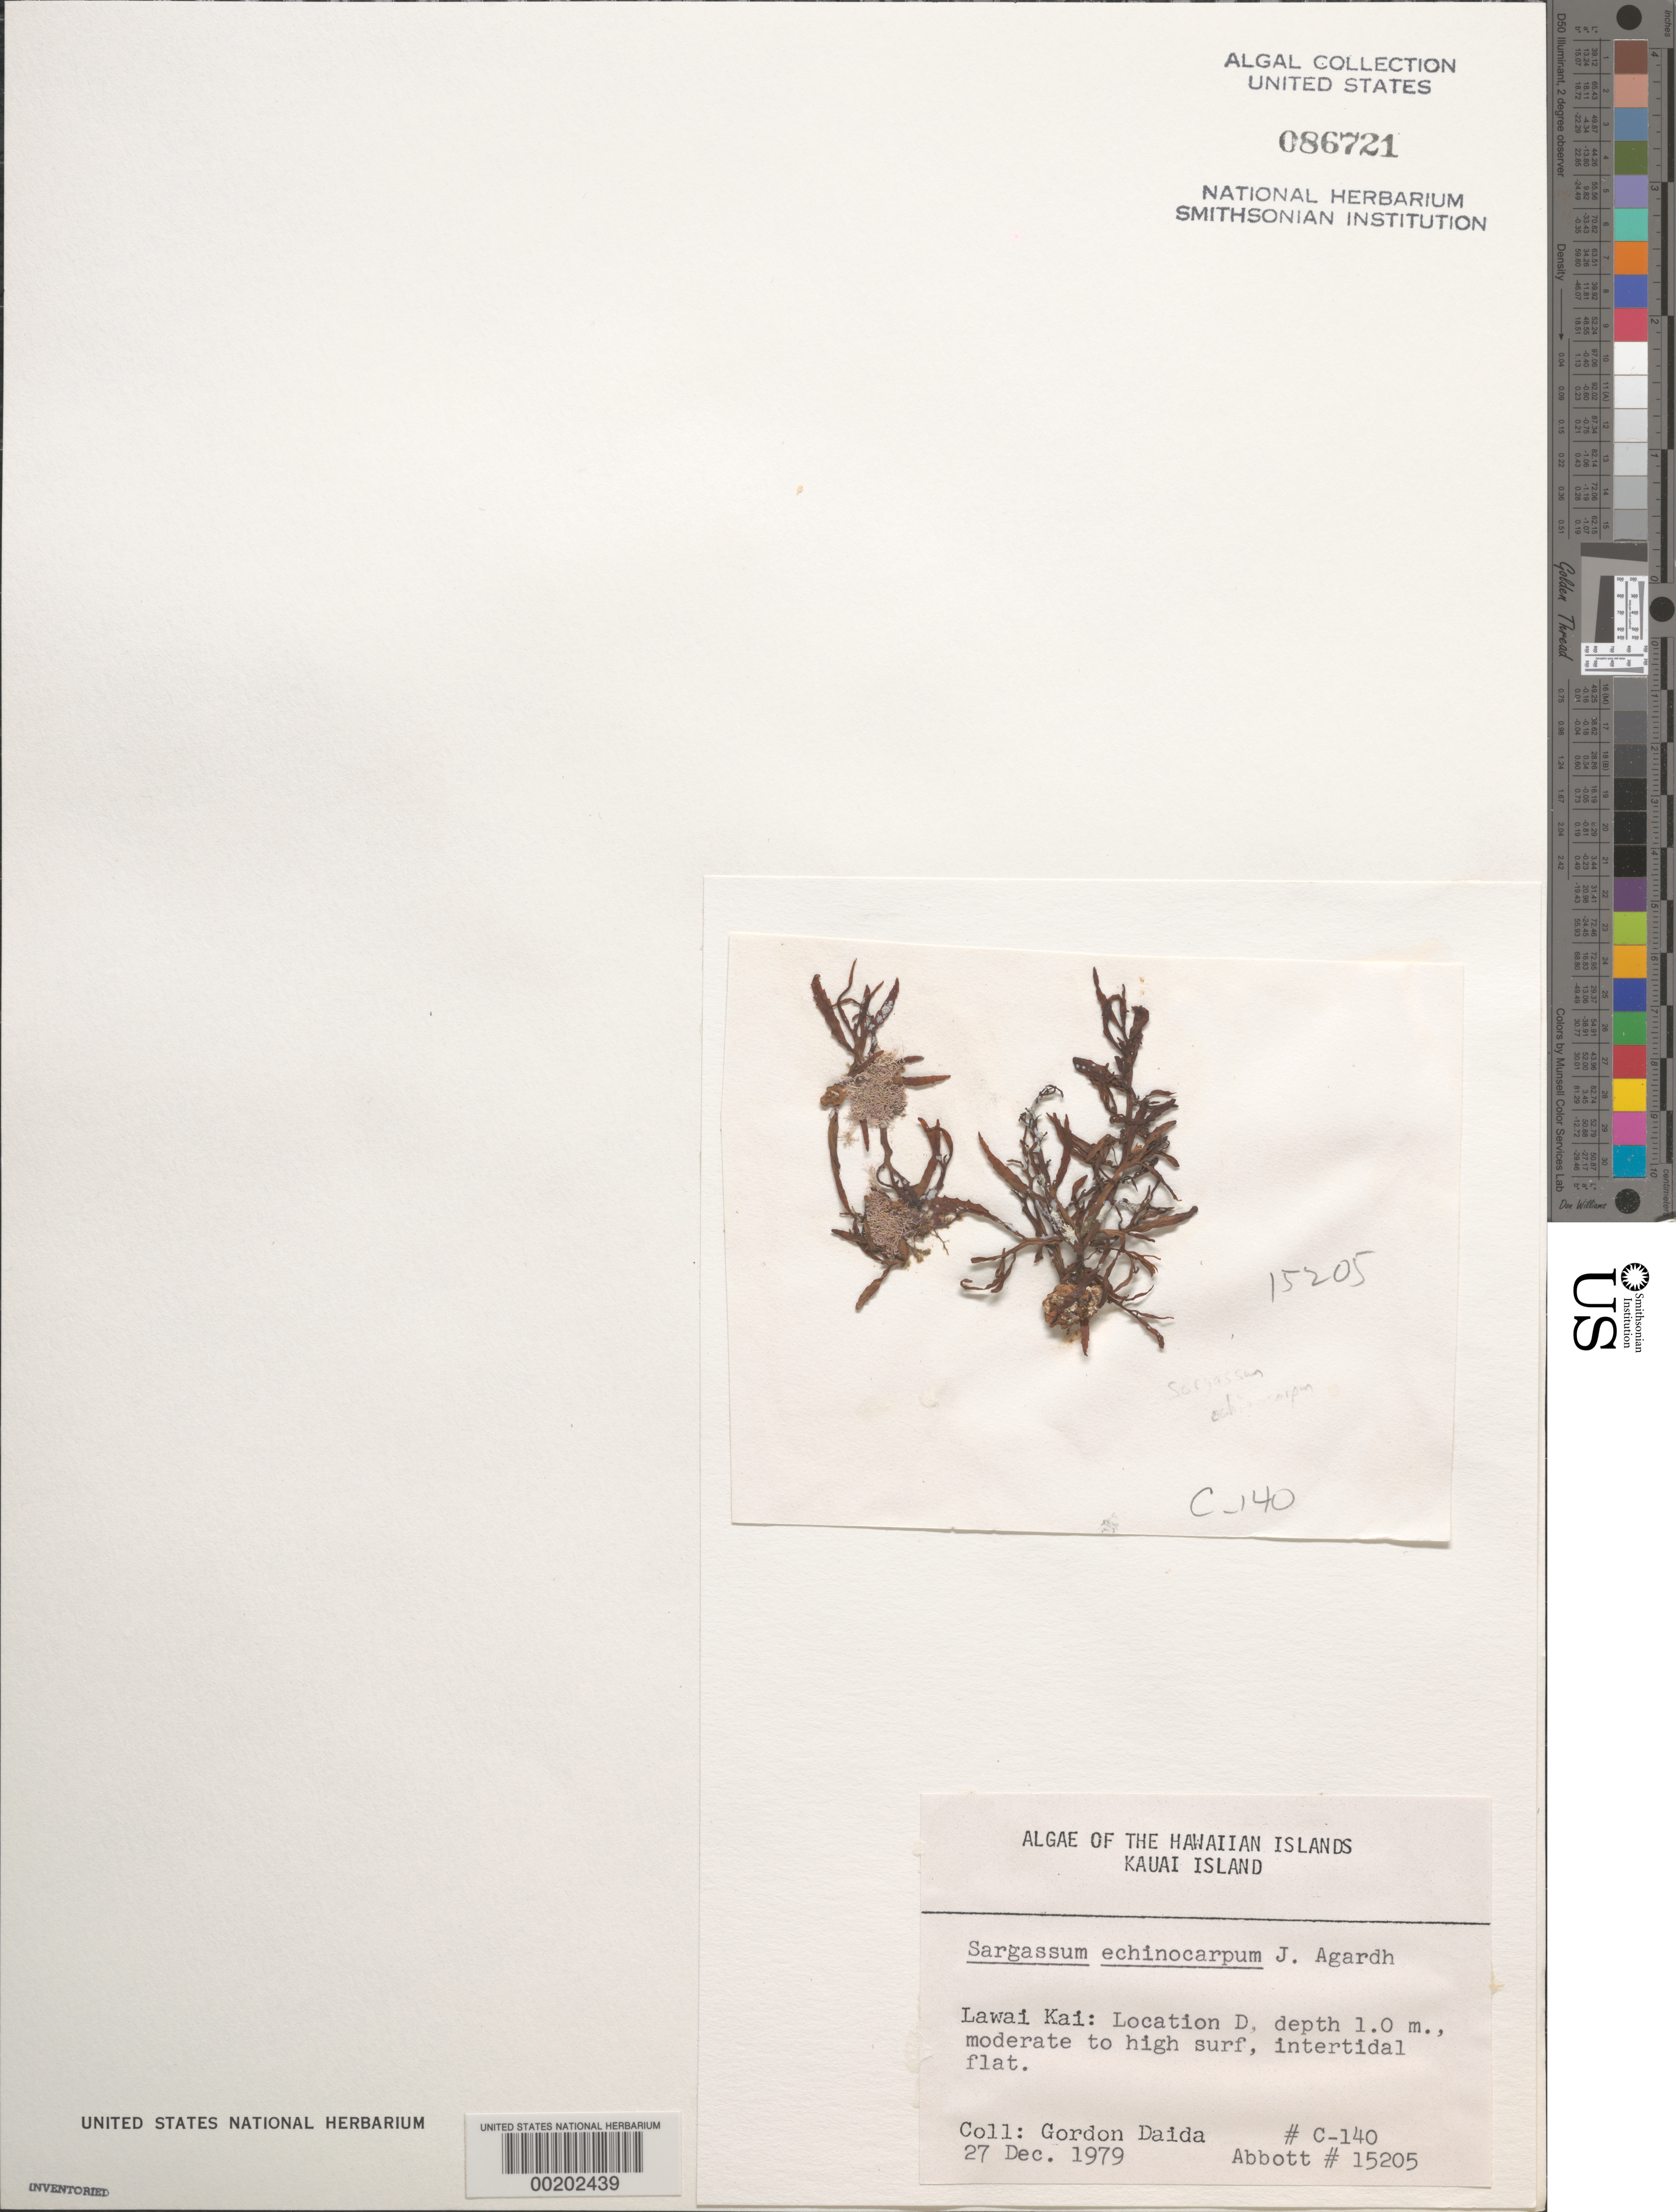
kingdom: Chromista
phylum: Ochrophyta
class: Phaeophyceae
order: Fucales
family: Sargassaceae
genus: Sargassum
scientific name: Sargassum aquifolium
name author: (Turner) C. Agardh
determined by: Algae name updating Project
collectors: G. Daida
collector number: C140 & IAA 15205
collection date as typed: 27 Dec 1979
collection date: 1979-12-27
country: United States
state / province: Hawaii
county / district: Kauai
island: Kaua'i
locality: Lawai Kai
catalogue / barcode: US 86721